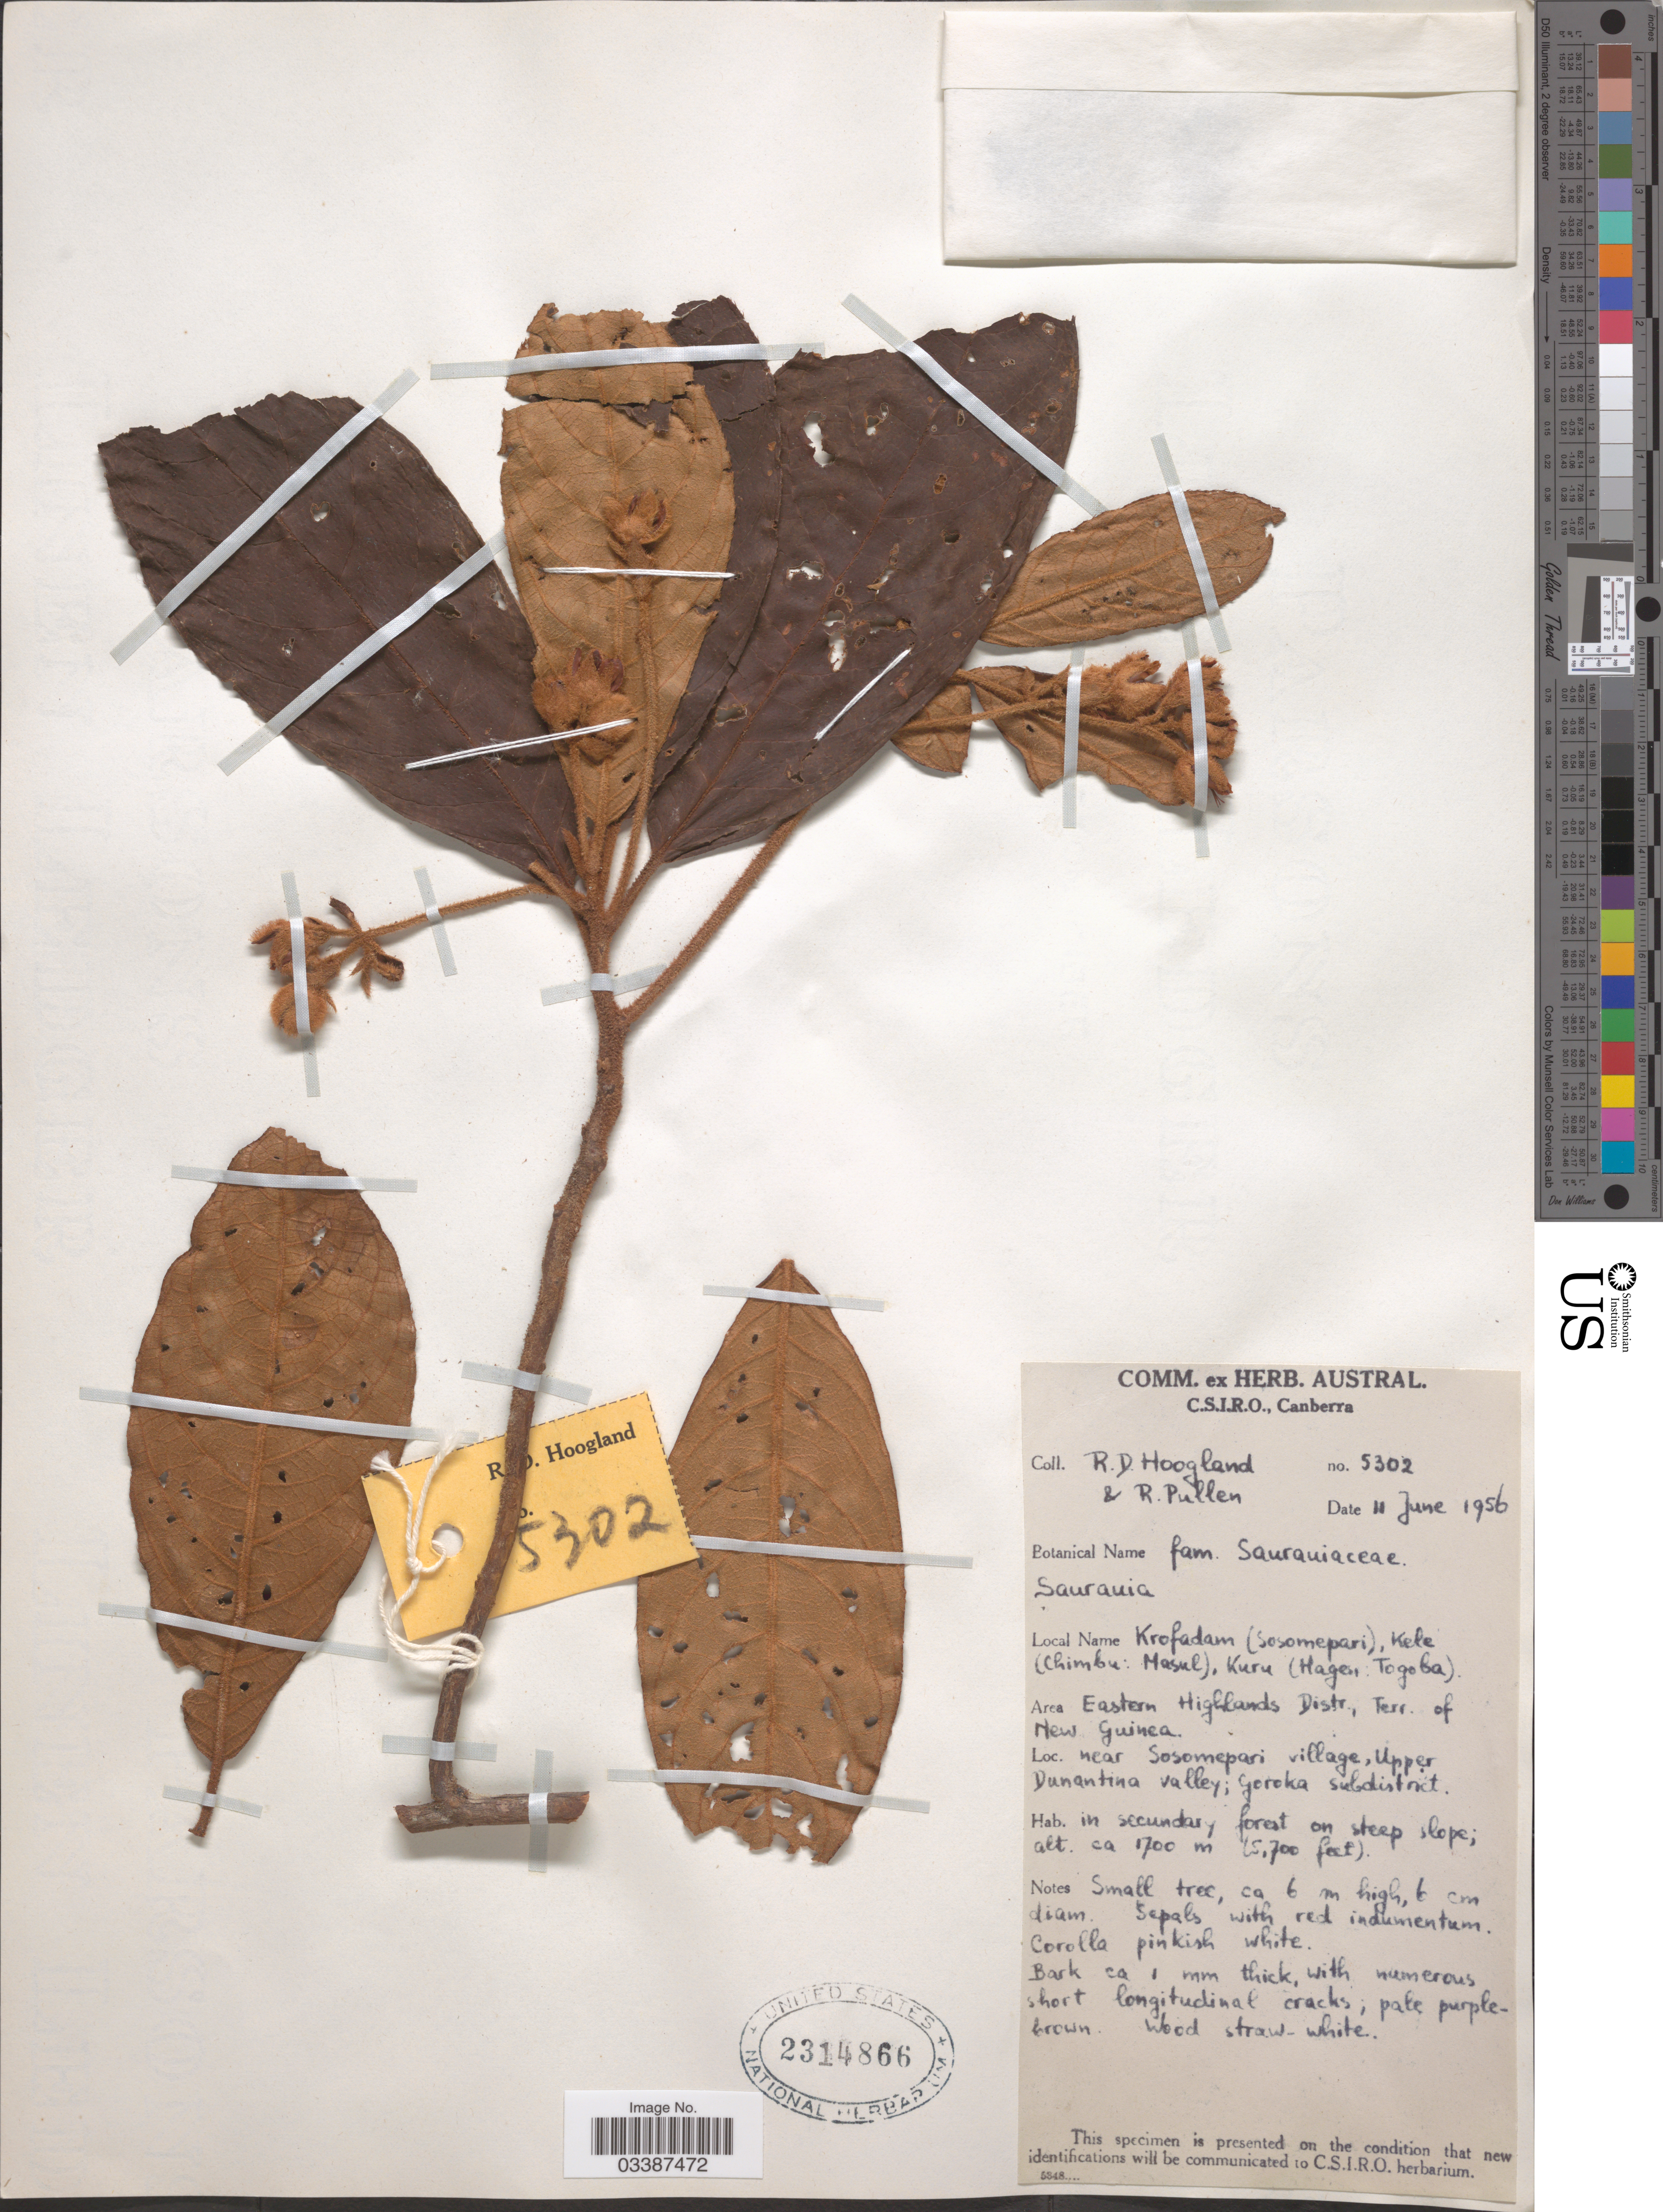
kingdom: Plantae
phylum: Tracheophyta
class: Magnoliopsida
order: Ericales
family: Actinidiaceae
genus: Saurauia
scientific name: Saurauia sp.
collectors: R. D. Hoogland & R. Pullen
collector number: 5302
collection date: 1956-06-11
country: Papua New Guinea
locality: Area Eastern Highlands Distr., Terr. of New Guinea. Near Sosomepari village, Upper Dunantina Valley; Goroka subdistrict.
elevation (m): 1737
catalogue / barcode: US 2314866